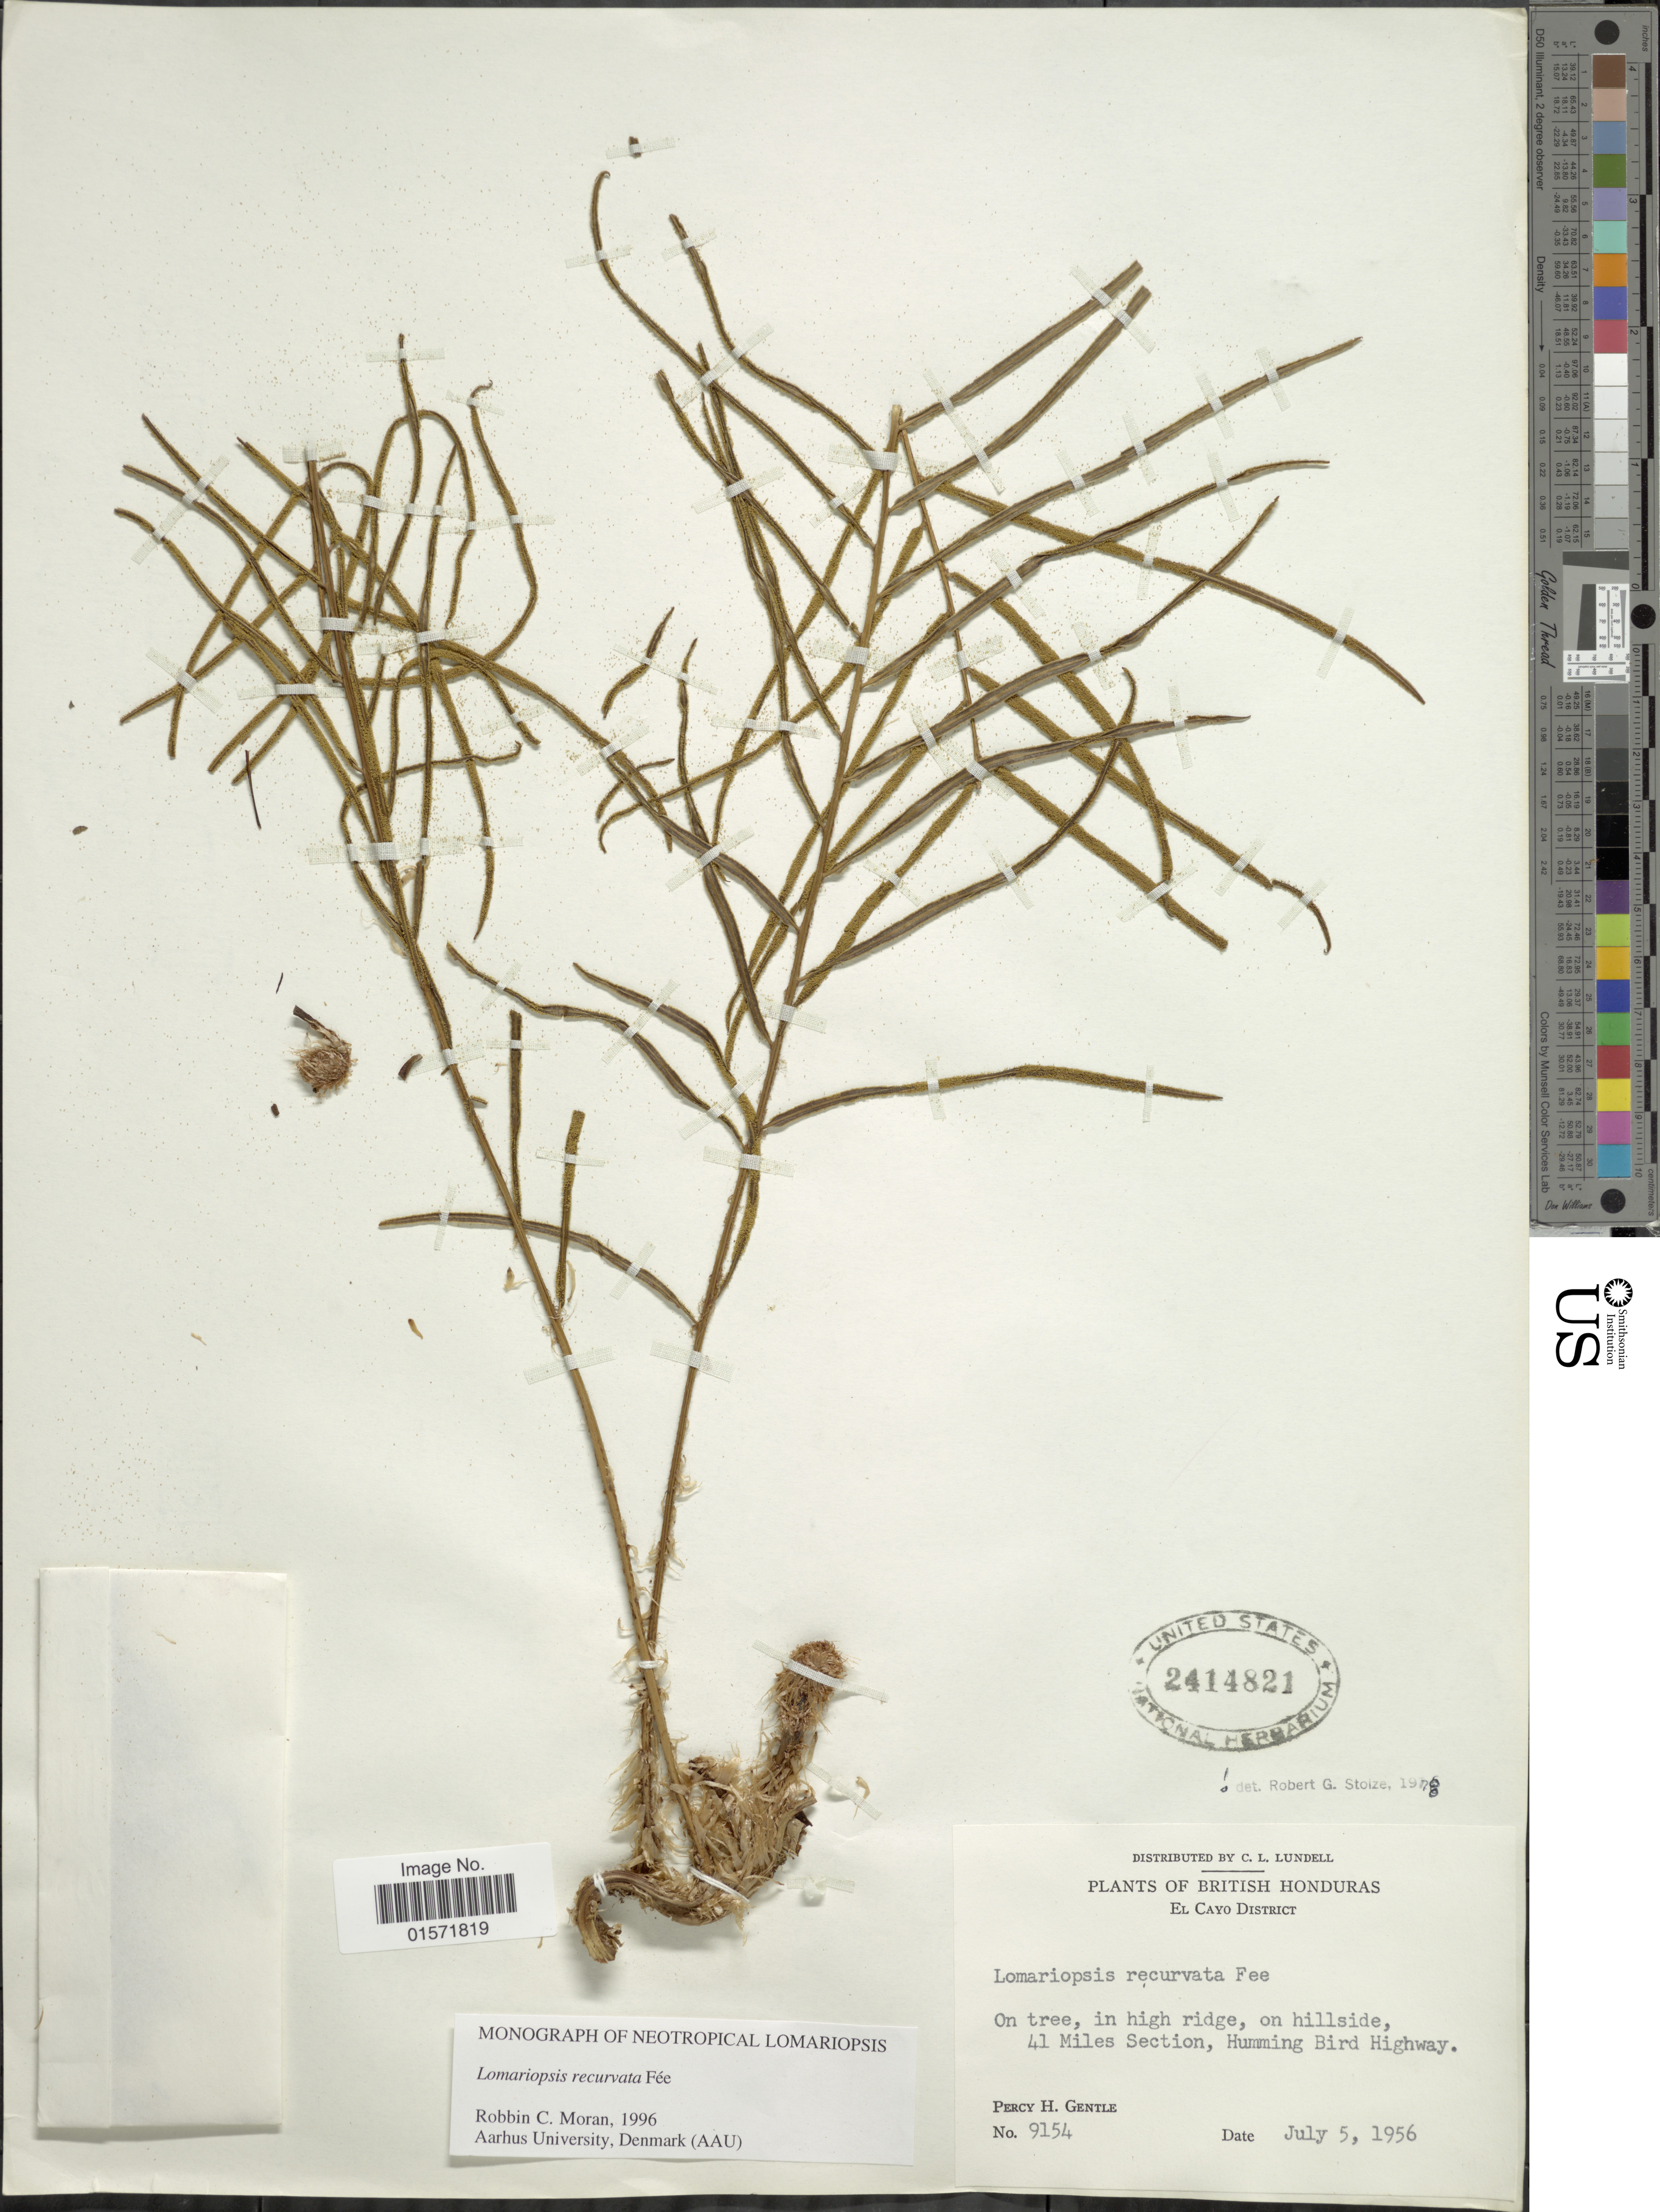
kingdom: Plantae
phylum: Tracheophyta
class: Polypodiopsida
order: Polypodiales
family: Lomariopsidaceae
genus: Lomariopsis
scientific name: Lomariopsis recurvata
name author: Fée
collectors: P. H. Gentle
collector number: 9154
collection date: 1956-07-05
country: Belize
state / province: Cayo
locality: British Honduras, El Cayo District, on tree, in high ridge, on hillside, 41 Miles Section, Humming Bird Highway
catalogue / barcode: US 2414821